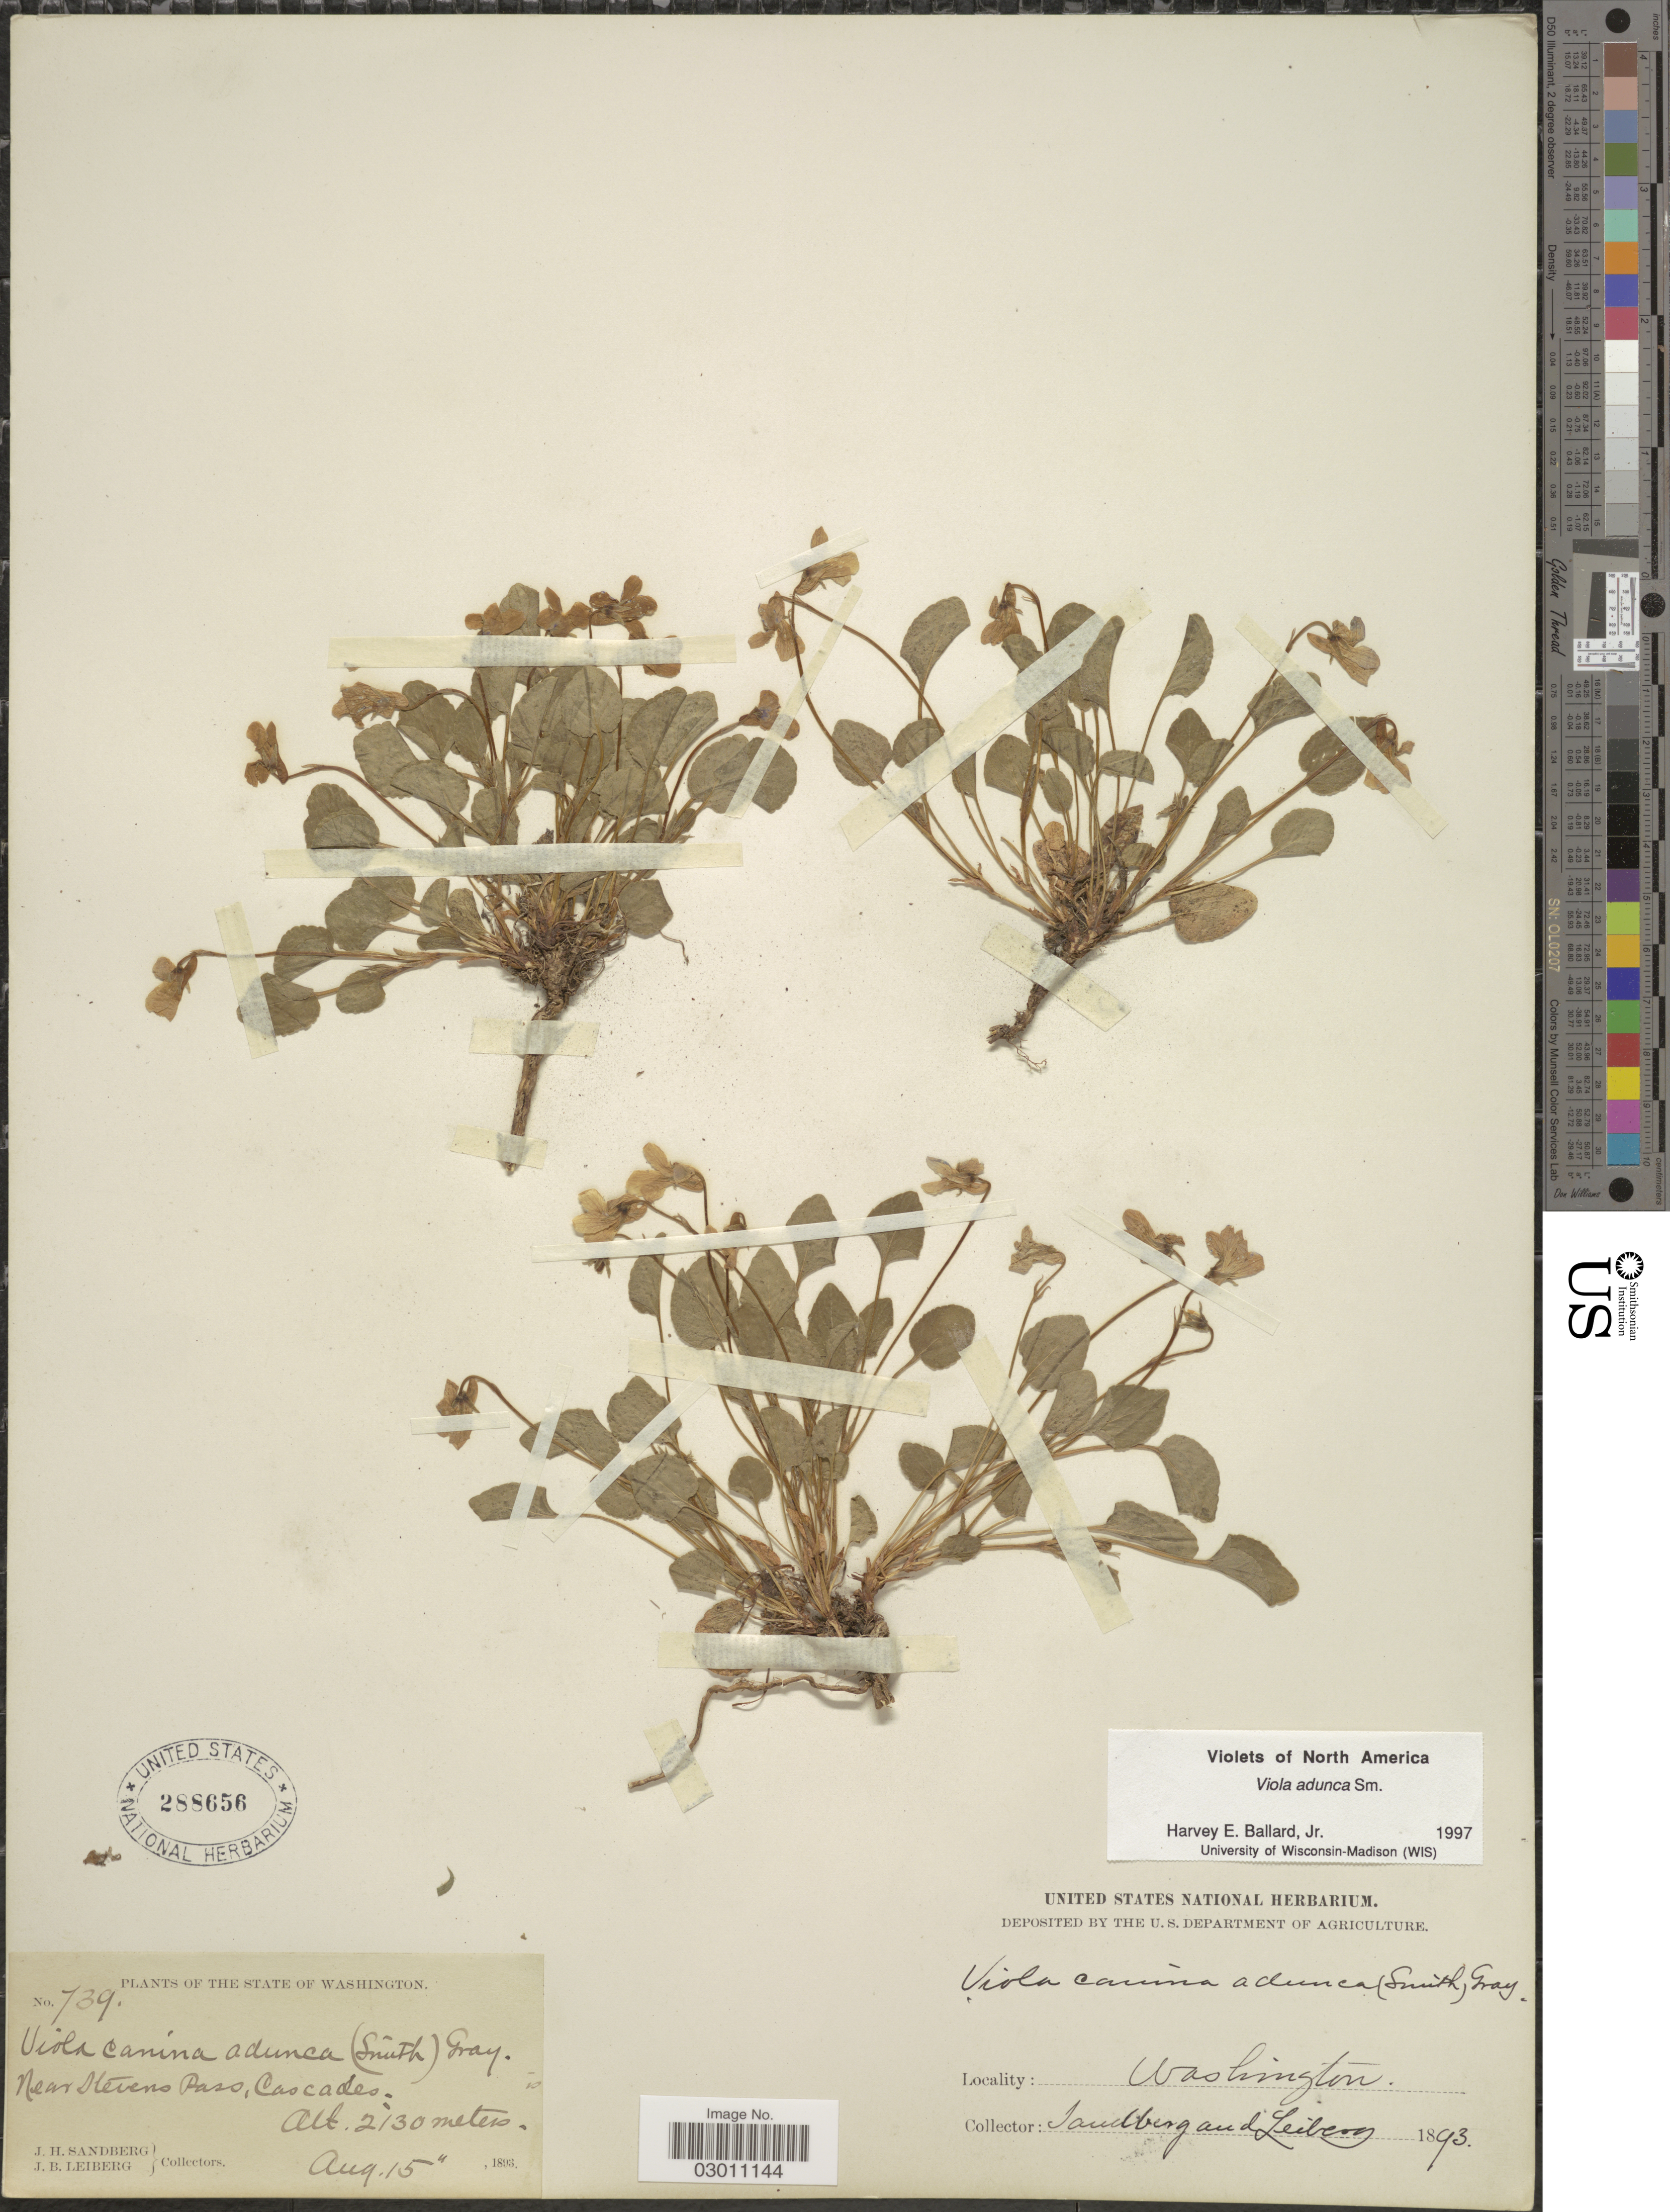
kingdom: Plantae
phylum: Tracheophyta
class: Magnoliopsida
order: Malpighiales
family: Violaceae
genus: Viola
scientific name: Viola adunca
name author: Sm.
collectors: J. H. Sandberg & J. B. Leiberg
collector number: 739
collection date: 1893-08-15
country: United States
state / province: Washington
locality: Near Stevens Pass, Cascades.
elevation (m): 2130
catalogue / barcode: US 288656